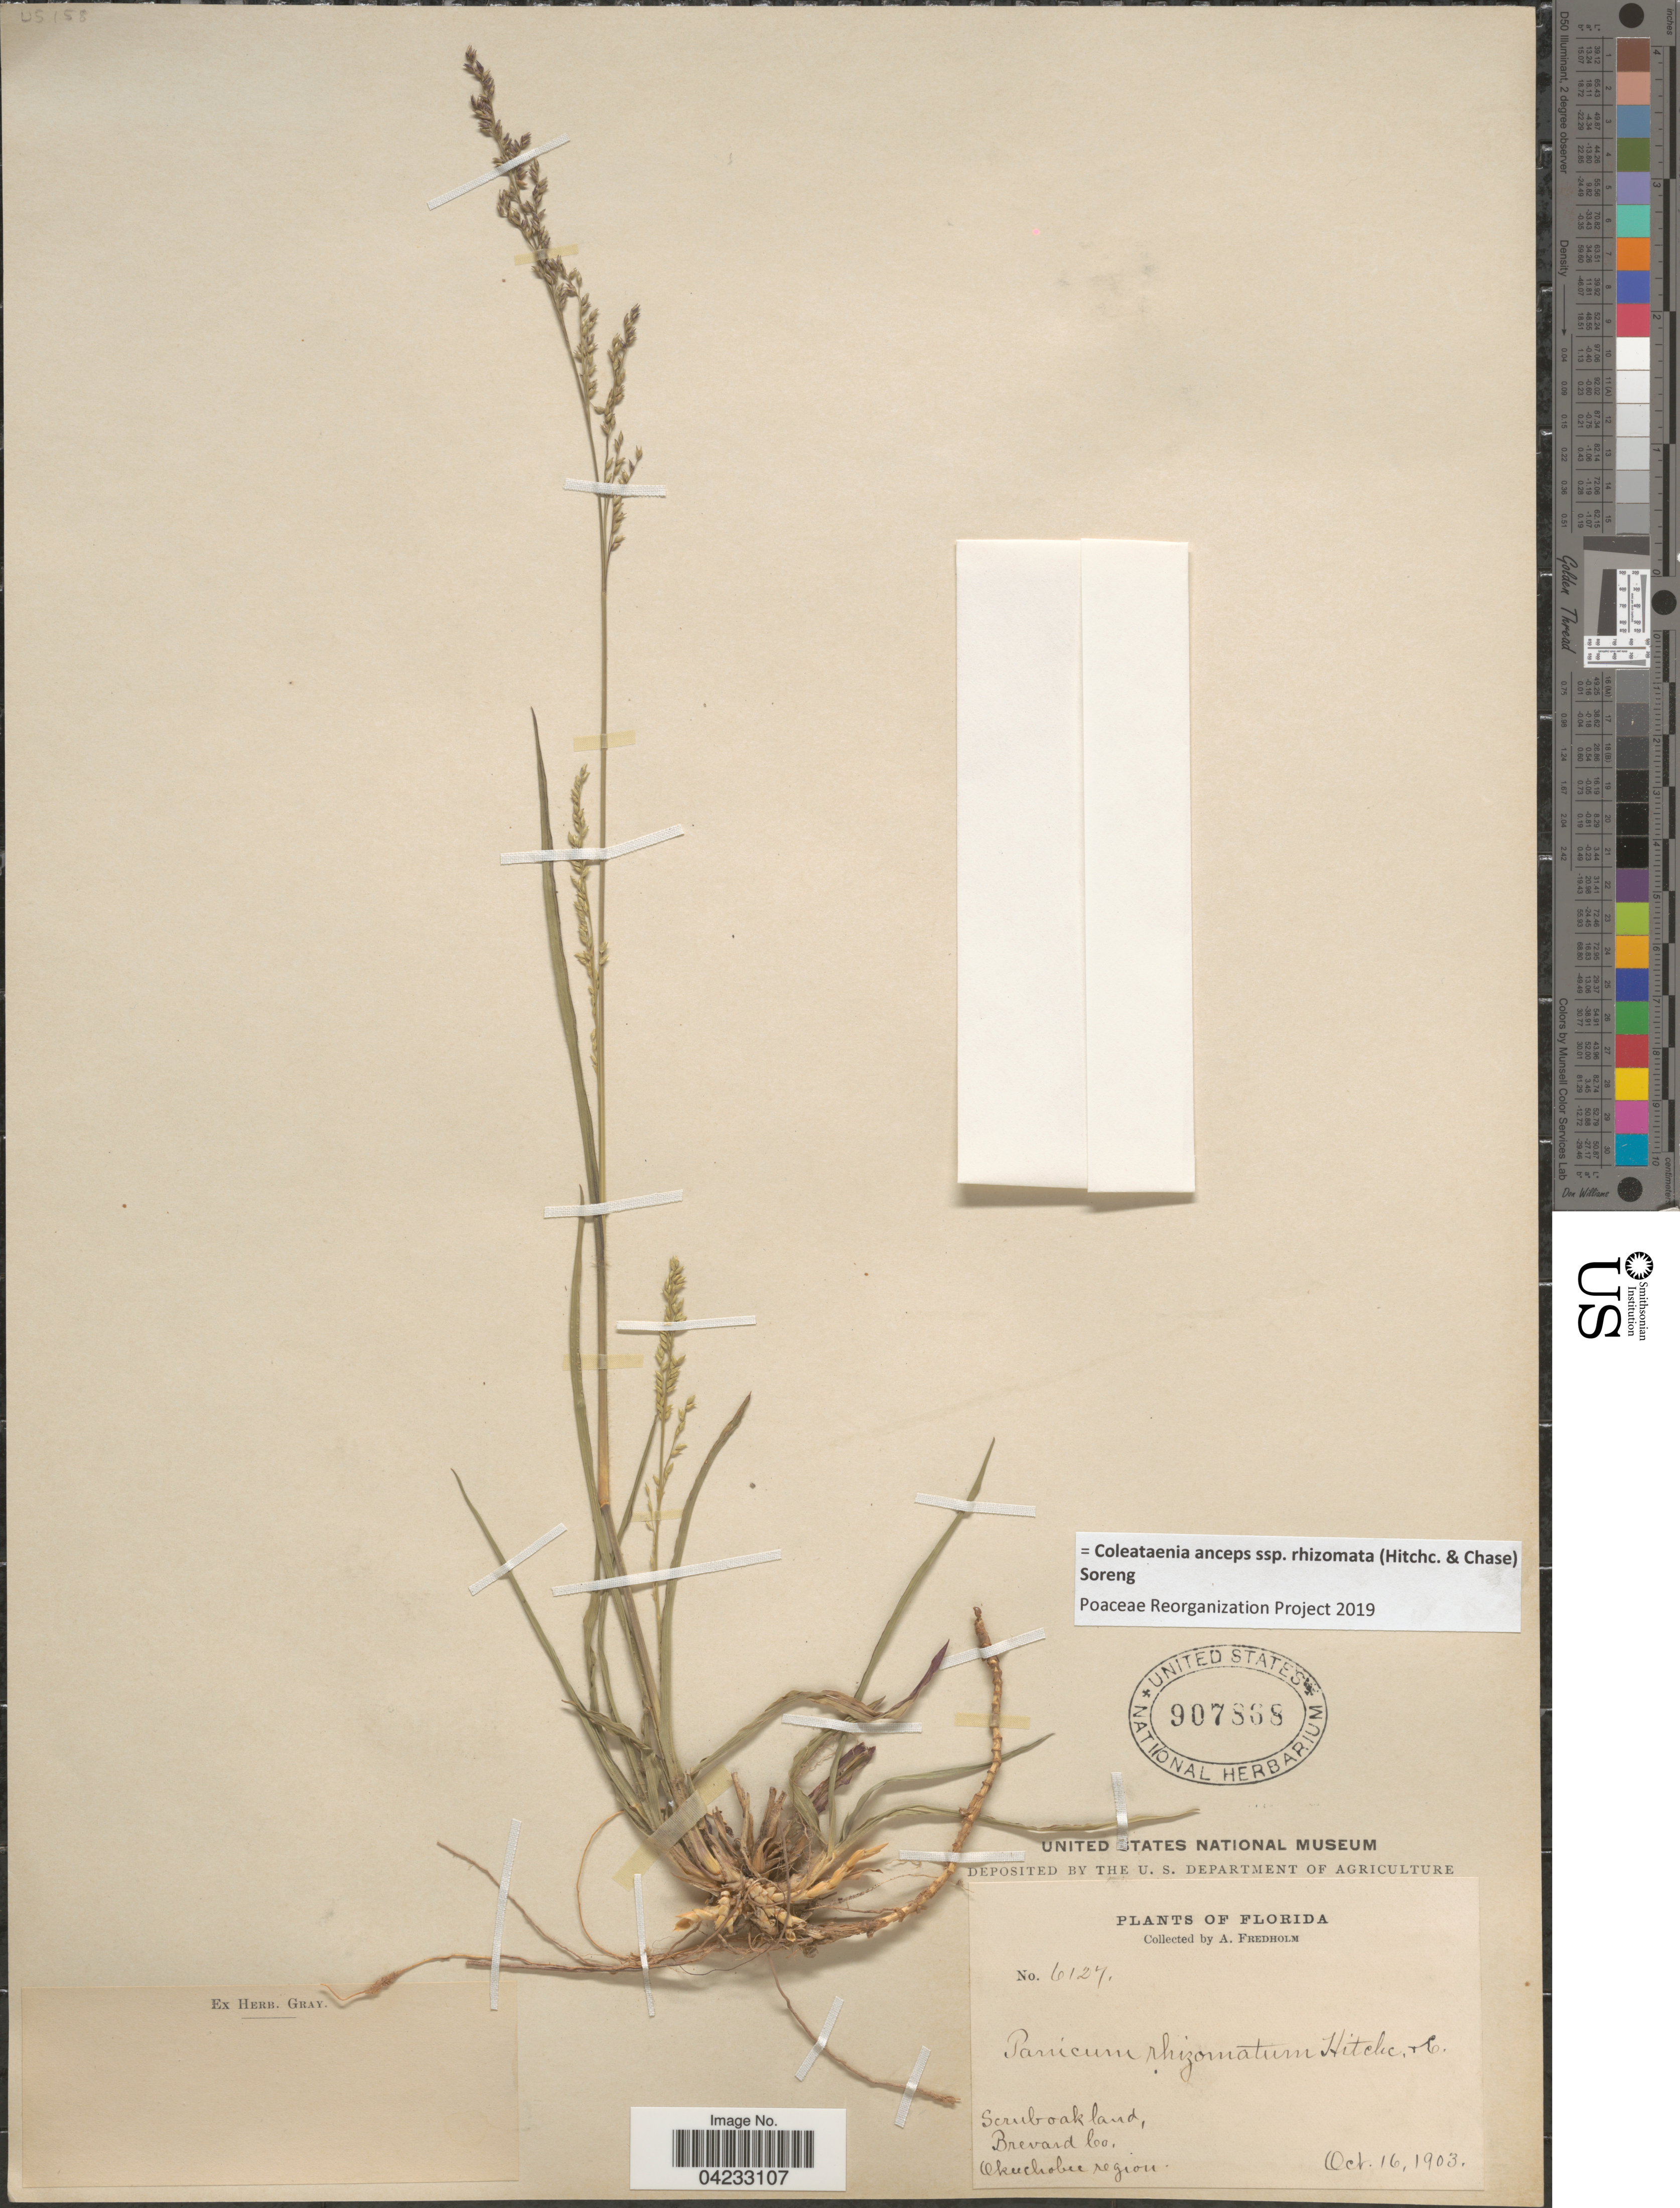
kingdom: Plantae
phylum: Tracheophyta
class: Liliopsida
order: Poales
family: Poaceae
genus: Coleataenia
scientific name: Coleataenia anceps subsp. rhizomata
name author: (Hitchc. & Chase) Soreng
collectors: A. Fredholm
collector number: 6127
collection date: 1903-10-16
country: United States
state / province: Florida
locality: Brevard Co. Okeechobee region.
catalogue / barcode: US 907868